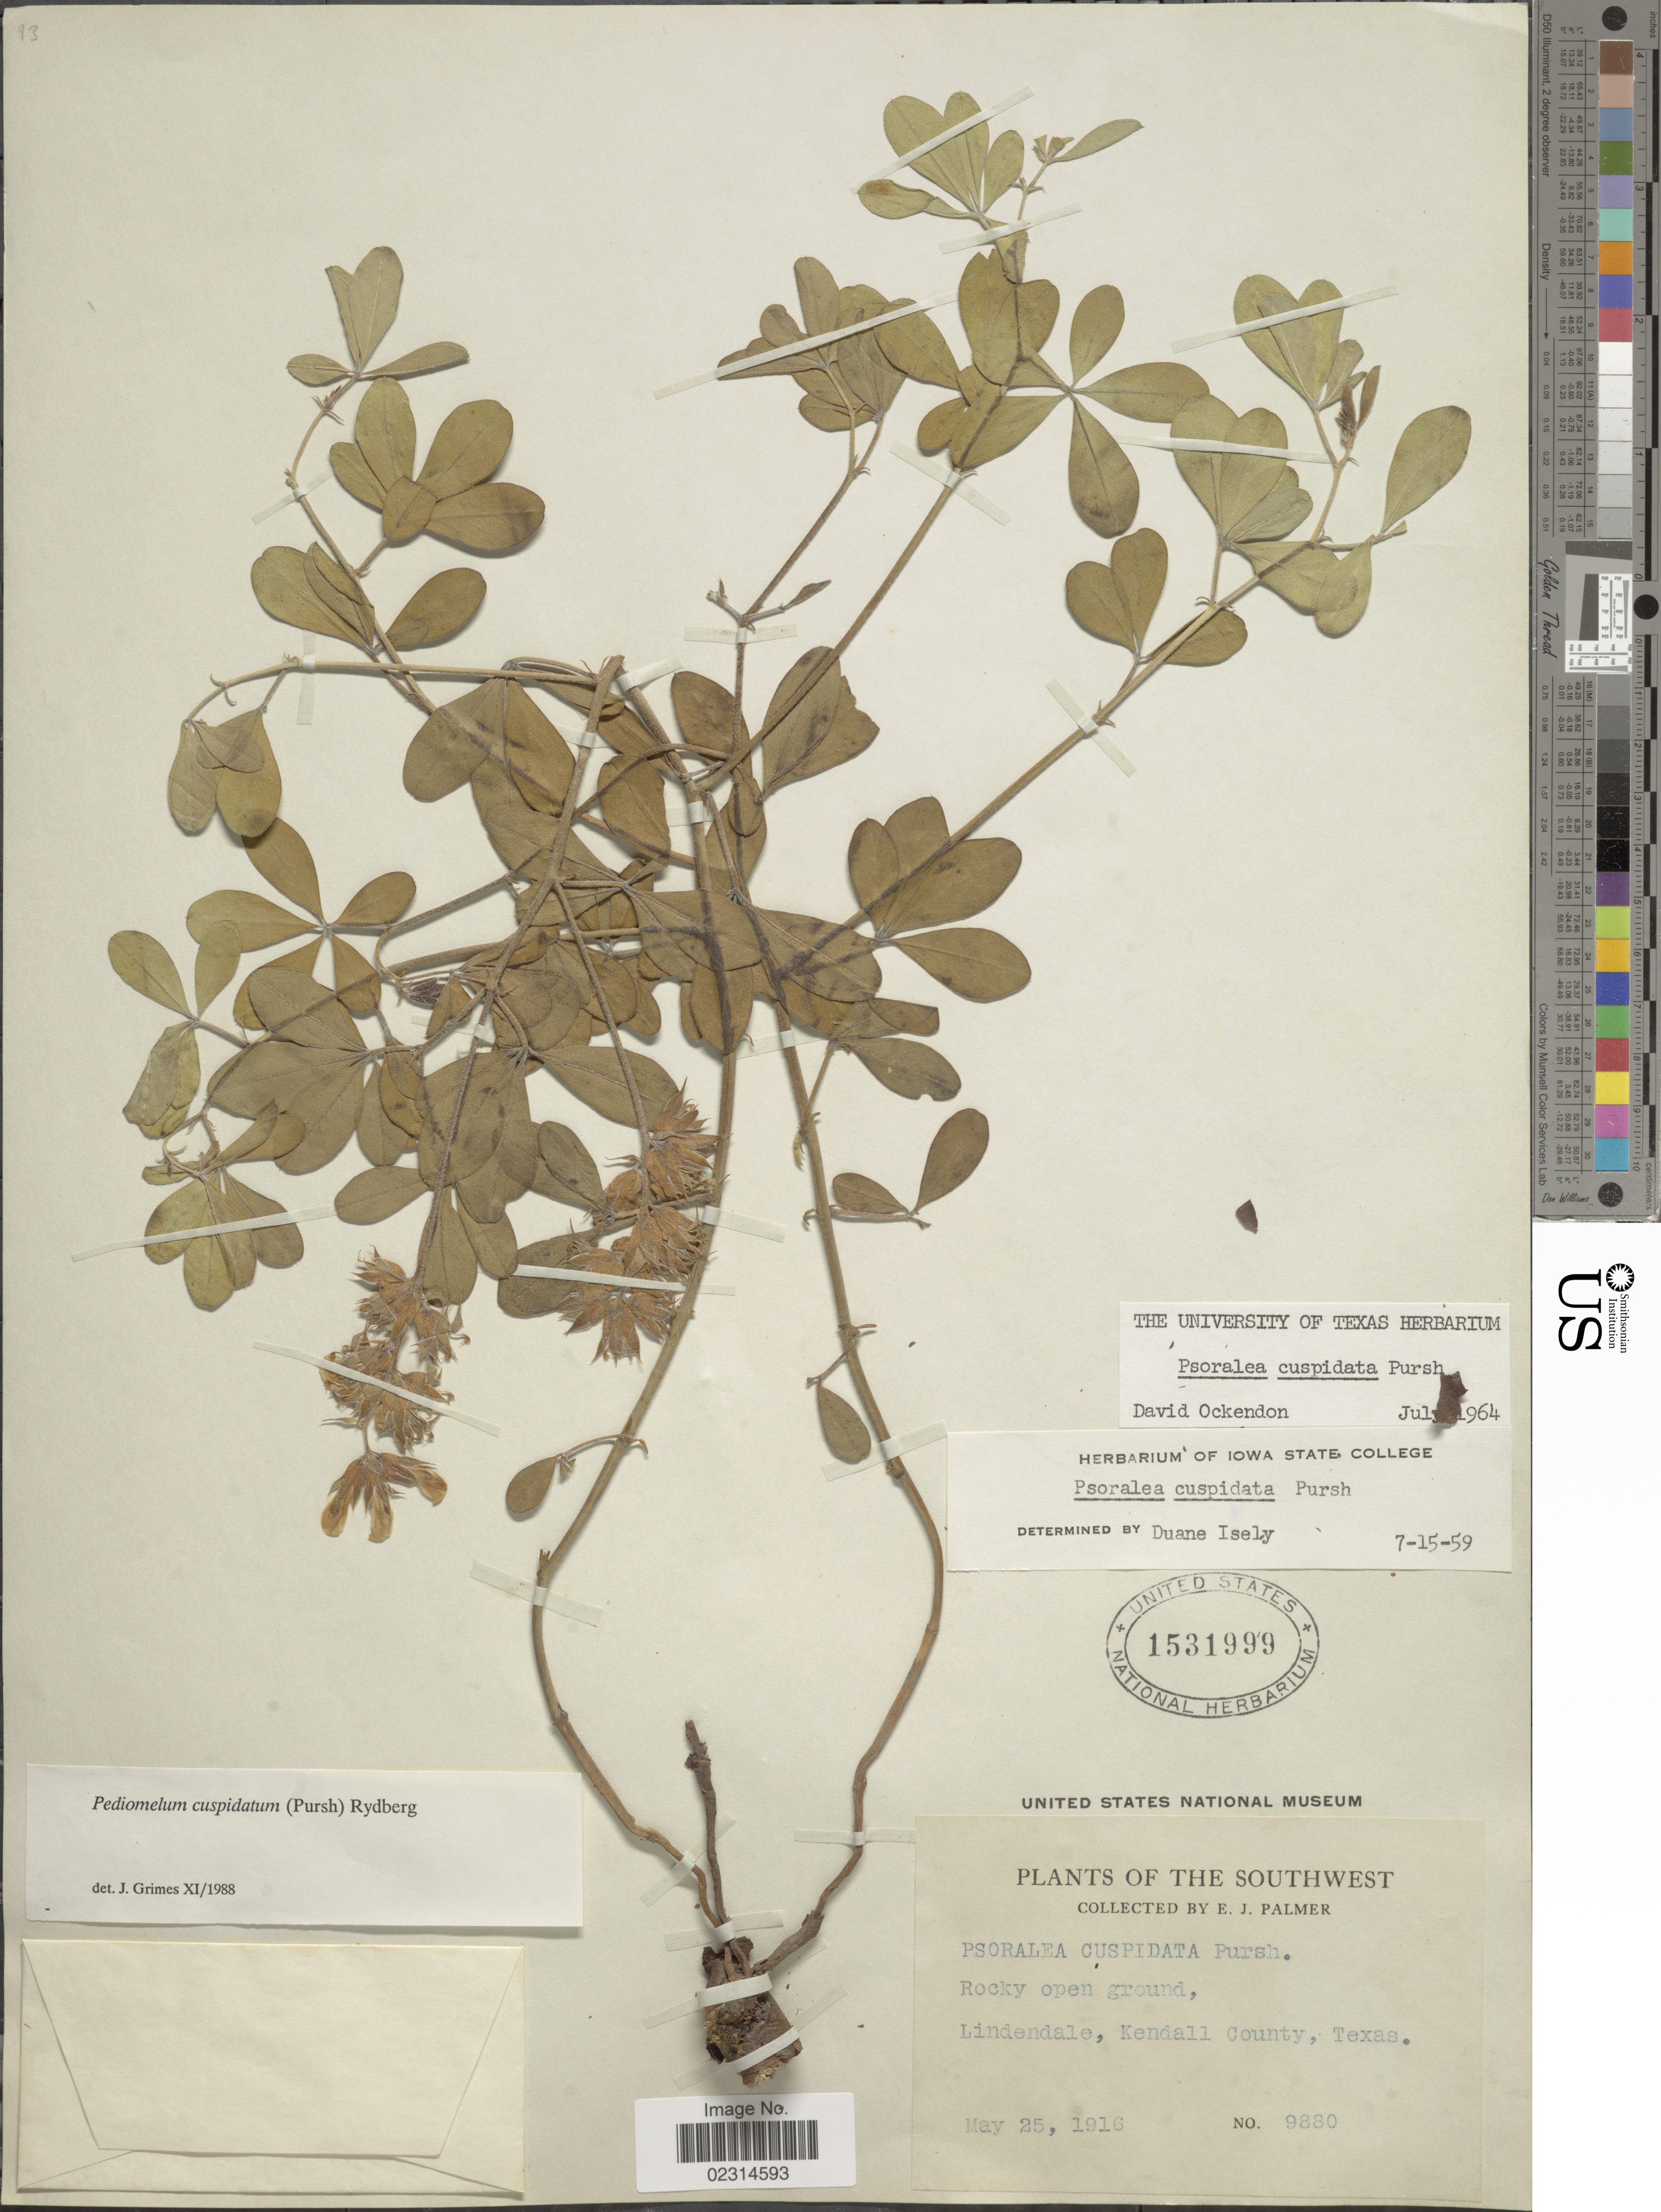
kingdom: Plantae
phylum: Tracheophyta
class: Magnoliopsida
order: Fabales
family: Fabaceae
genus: Pediomelum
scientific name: Pediomelum cuspidatum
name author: (Pursh) Rydb.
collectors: E. J. Palmer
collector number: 9880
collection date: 1916-05-25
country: United States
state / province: Texas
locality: The Southwest, Rocky open ground, Lindendale, Kendall County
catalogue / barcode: US 1531999